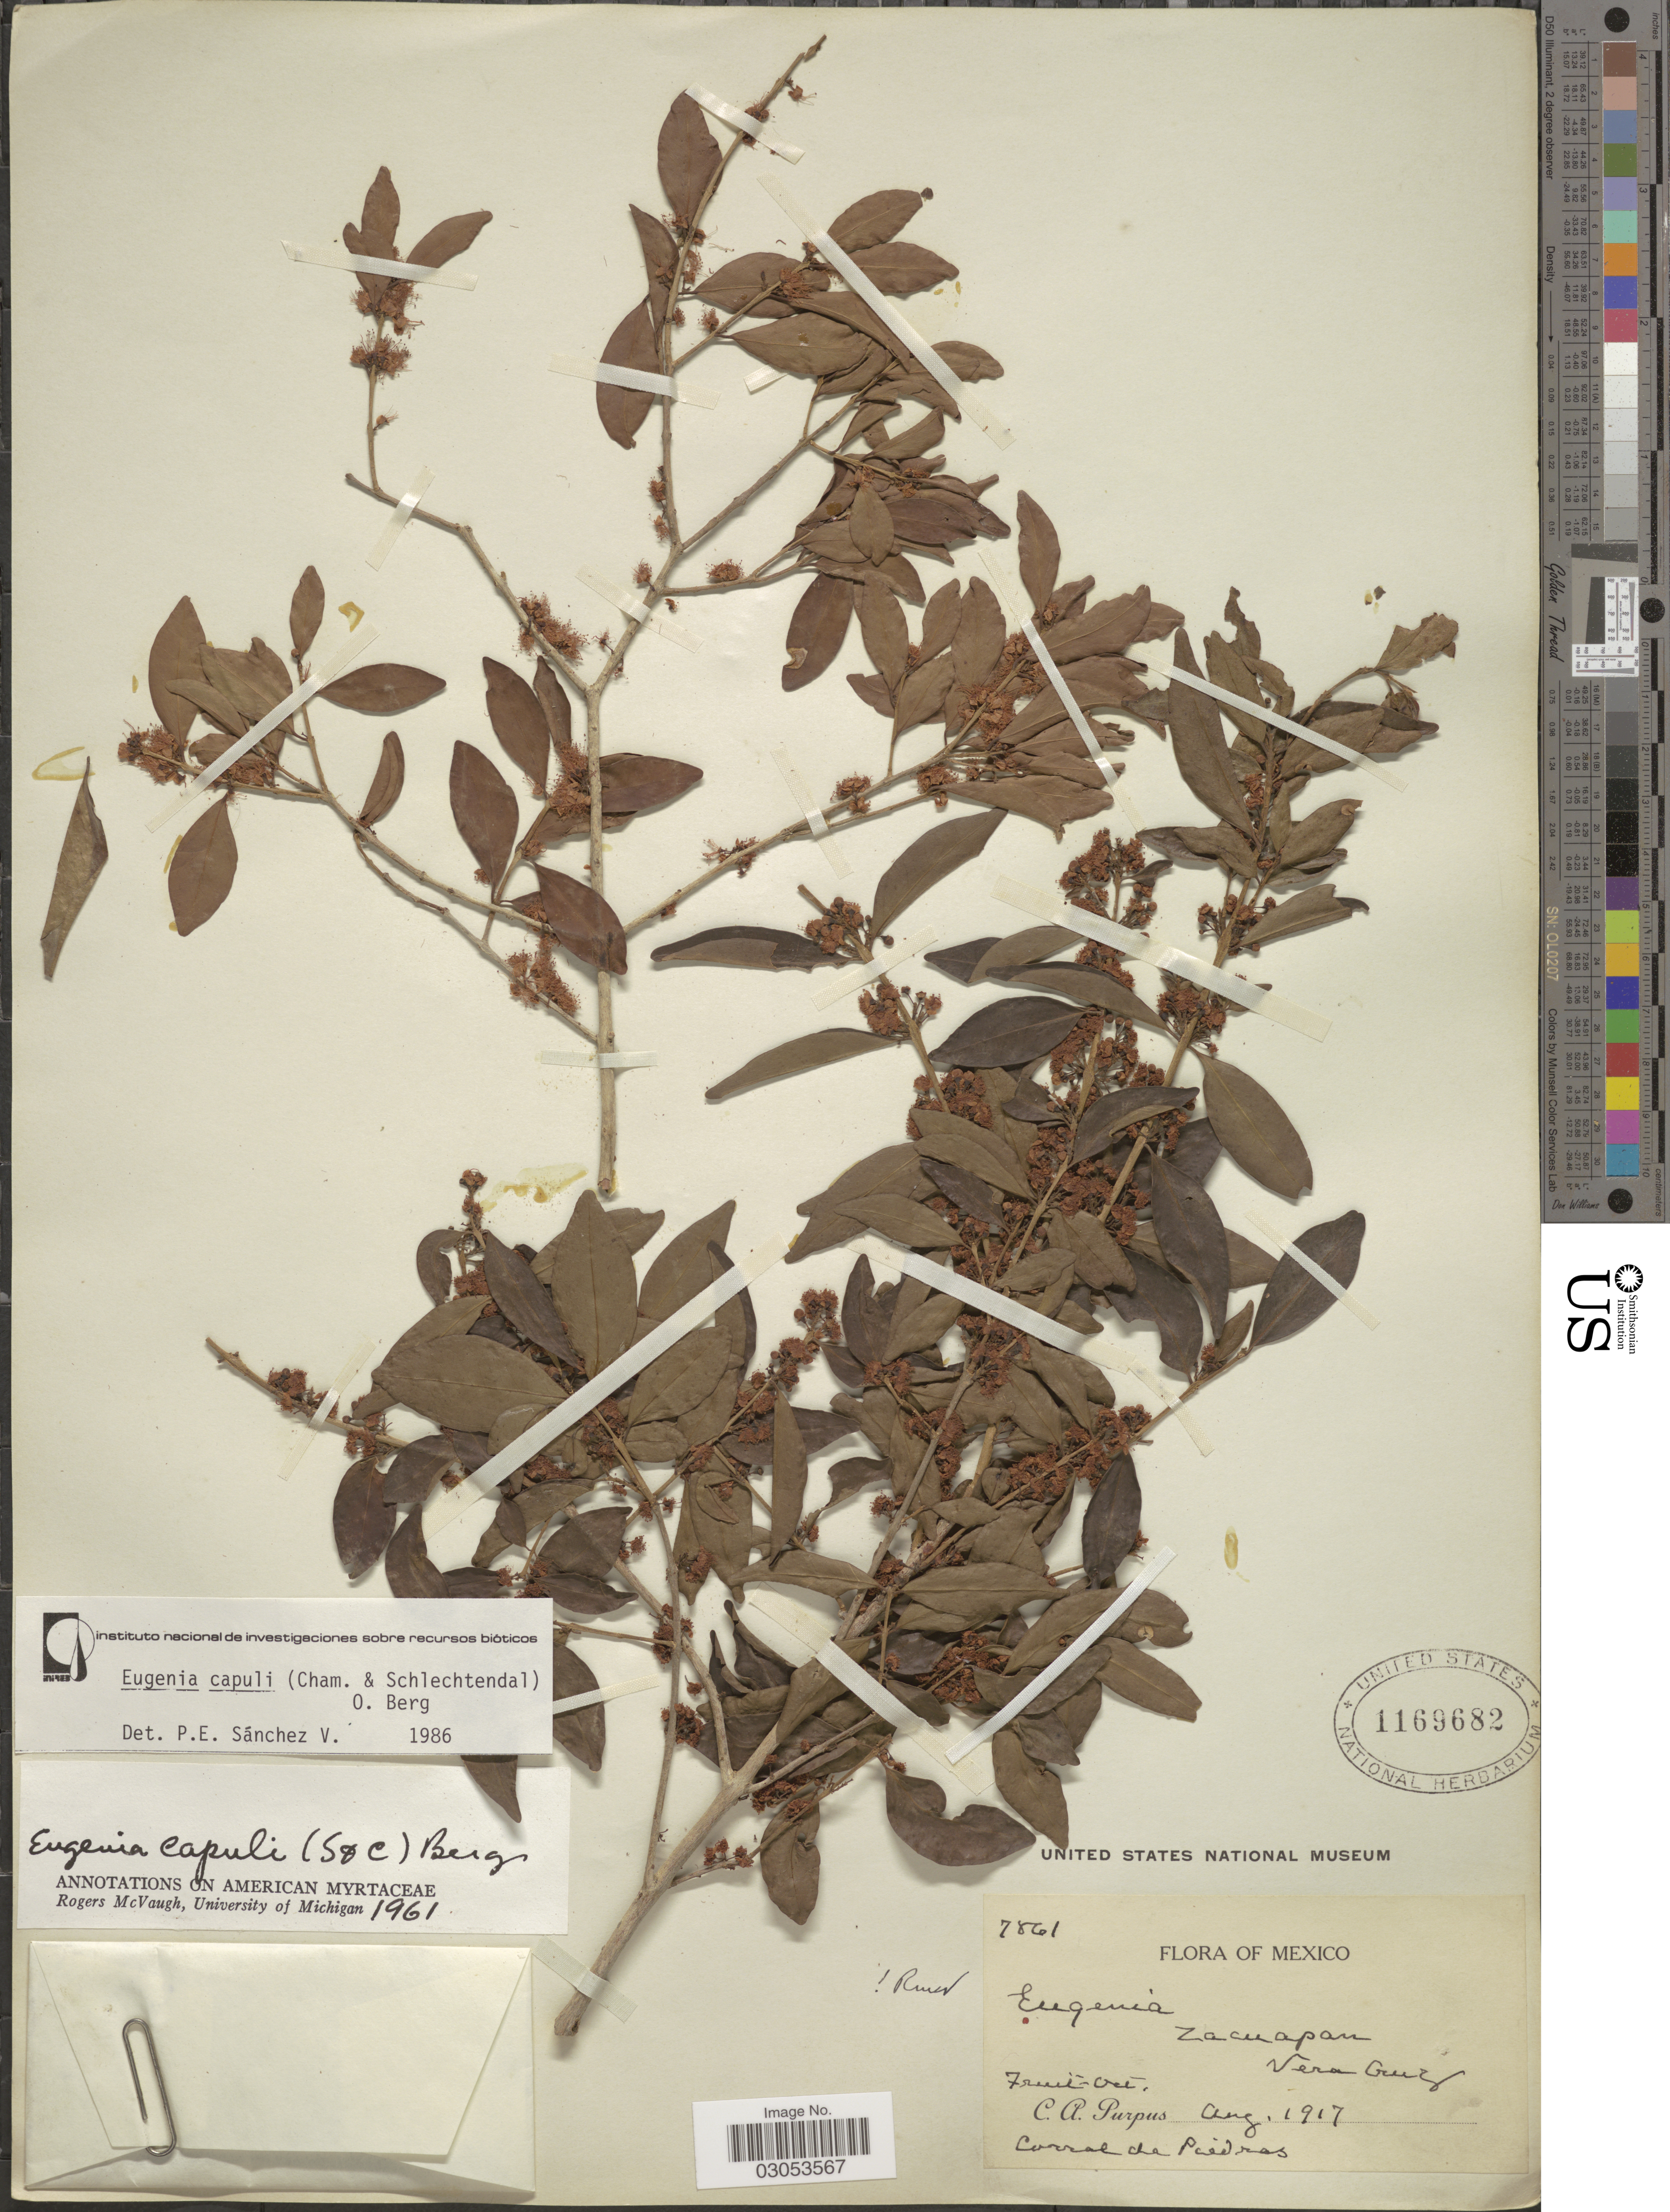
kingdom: Plantae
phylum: Tracheophyta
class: Magnoliopsida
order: Myrtales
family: Myrtaceae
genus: Eugenia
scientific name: Eugenia capuli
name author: (Schltdl. & Cham.) Hook. & Arn.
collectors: C. A. Purpus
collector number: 7861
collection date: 1917-08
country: Mexico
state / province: Veracruz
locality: Zacuapan, Vera Cruz. Corral de Piedras.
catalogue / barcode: US 1169682